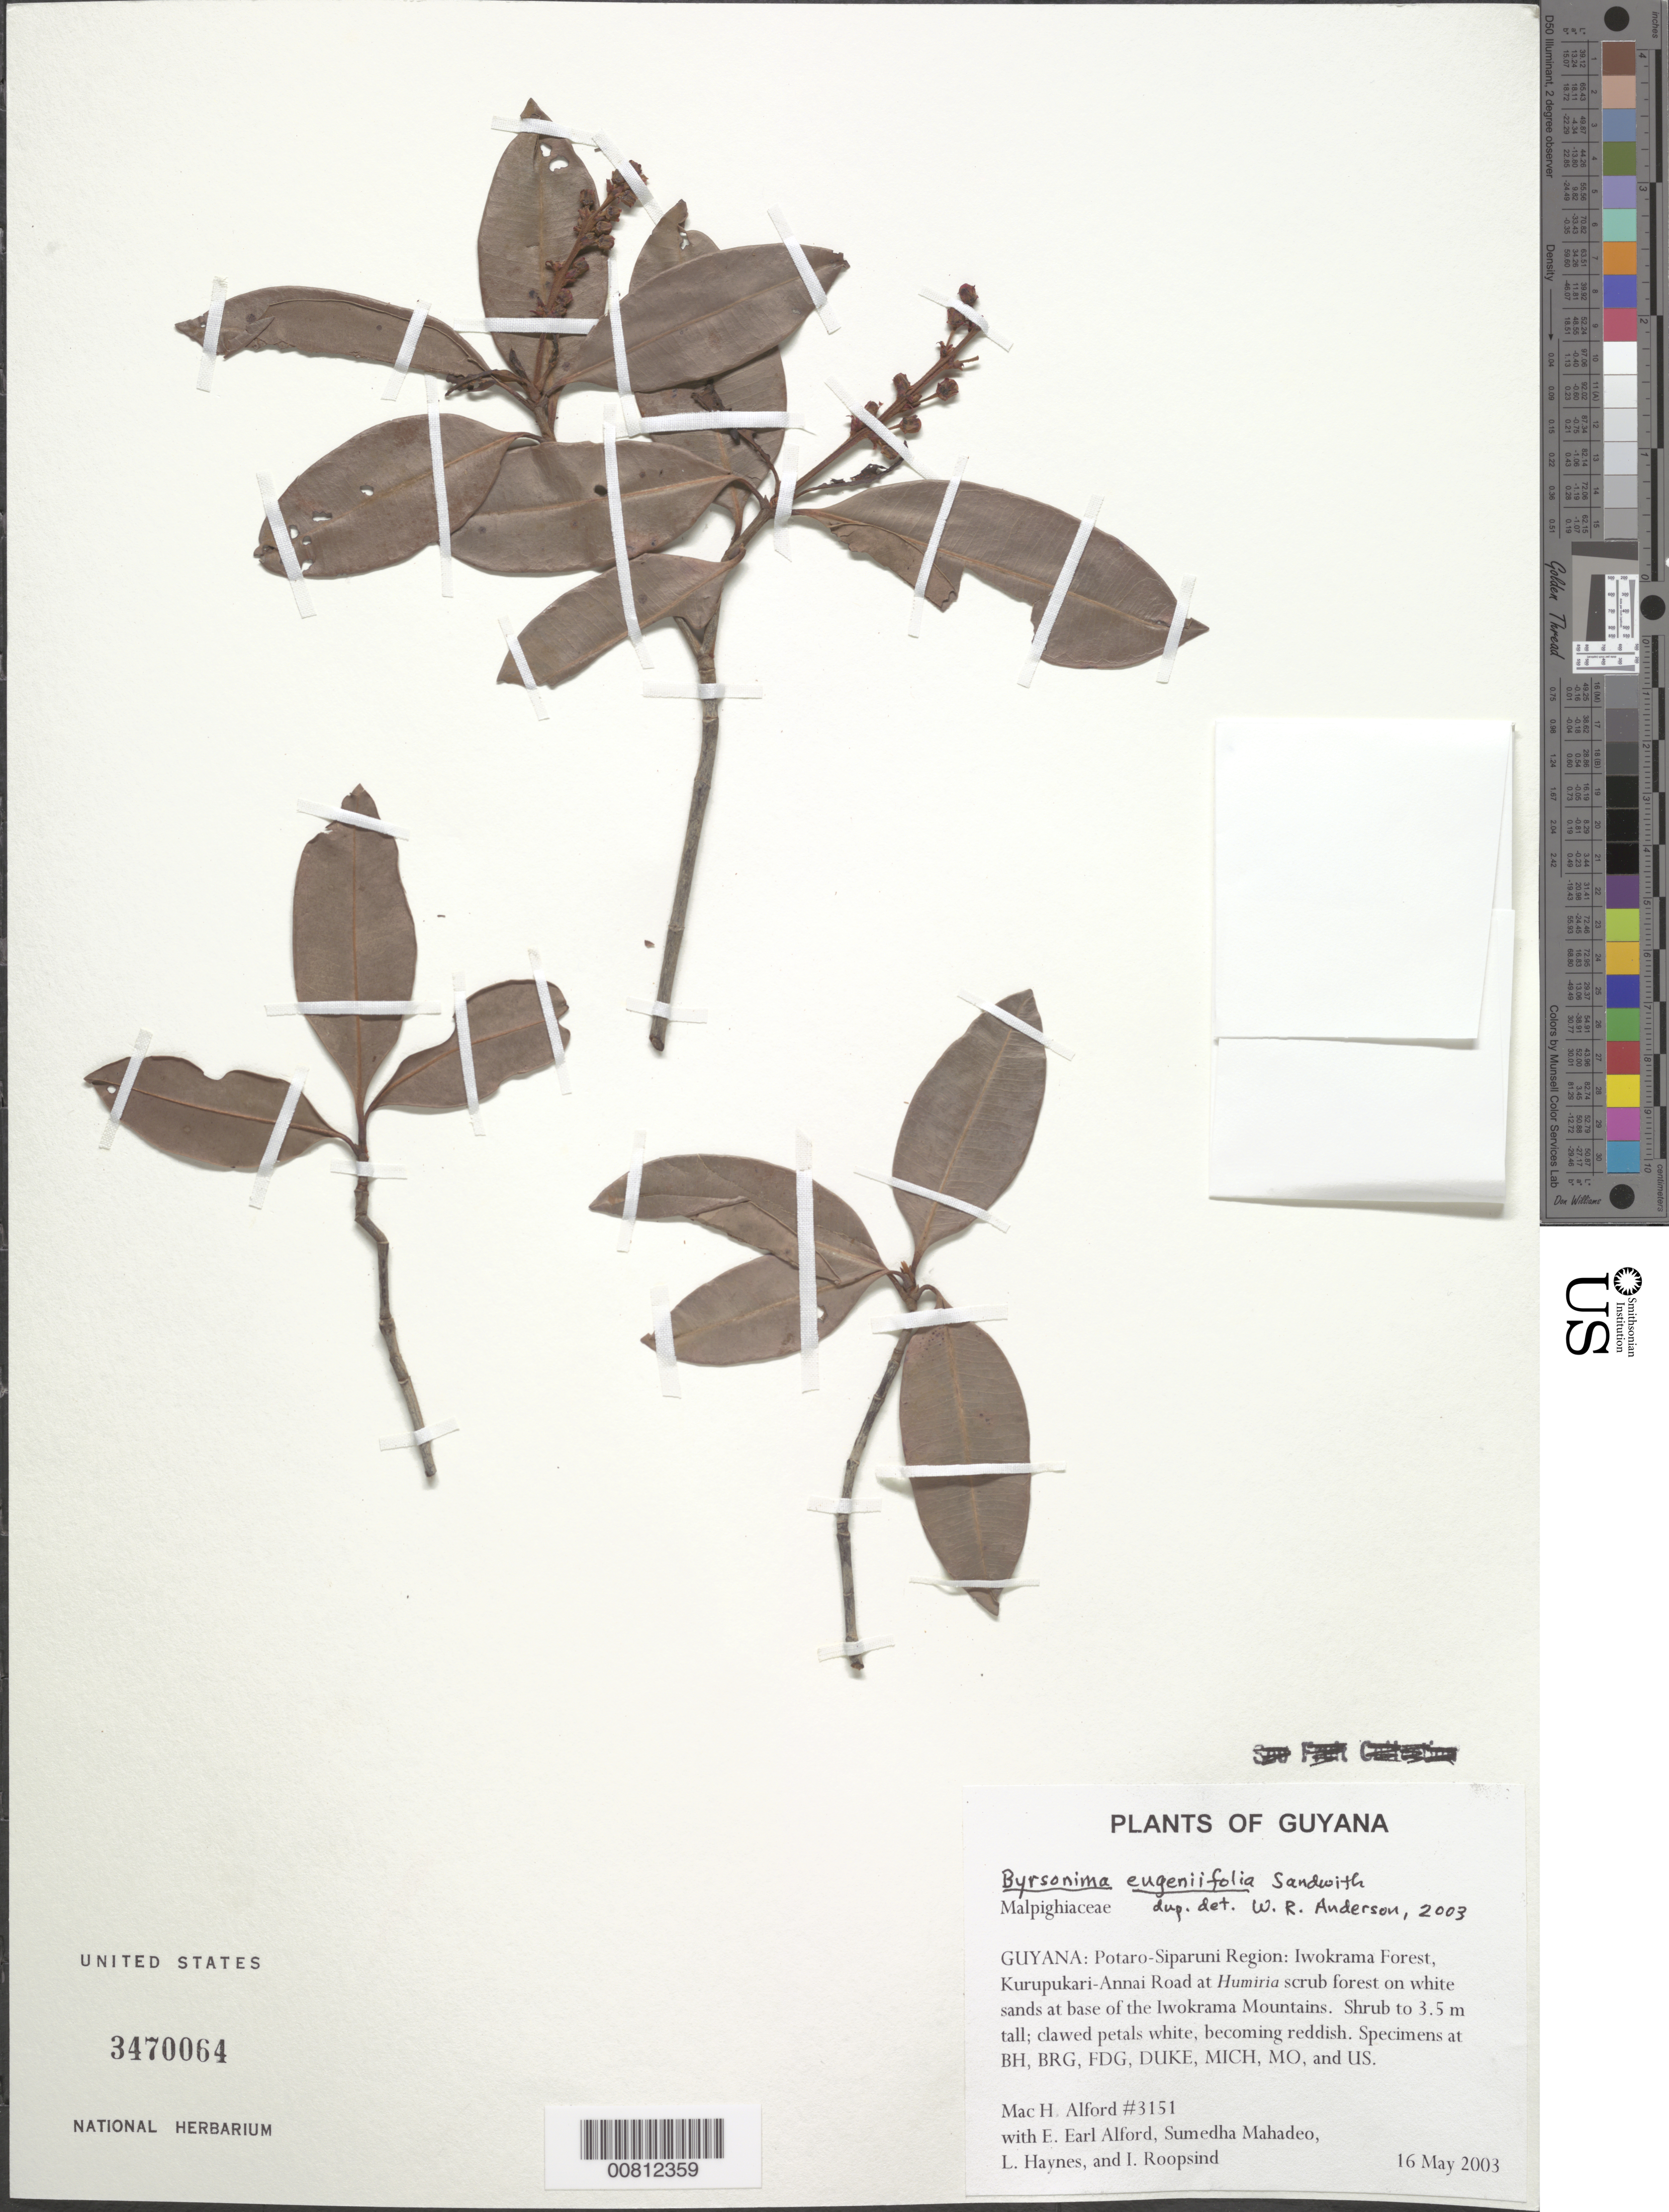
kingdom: Plantae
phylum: Tracheophyta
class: Magnoliopsida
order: Malpighiales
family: Malpighiaceae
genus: Byrsonima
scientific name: Byrsonima eugeniifolia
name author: Sandwith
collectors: M. H. Alford, E. Alford, S. Mahadeo, L. Haynes & I. Roopsind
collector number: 3151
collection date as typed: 16-May-03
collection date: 2003-05-16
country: Guyana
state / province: Potaro-Siparuni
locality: Iwokrama Forest, Kurupukari-Annai Road at Humiria, at base of the Iwokrama mountains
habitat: Scrub forest on white sands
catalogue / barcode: US 3470064